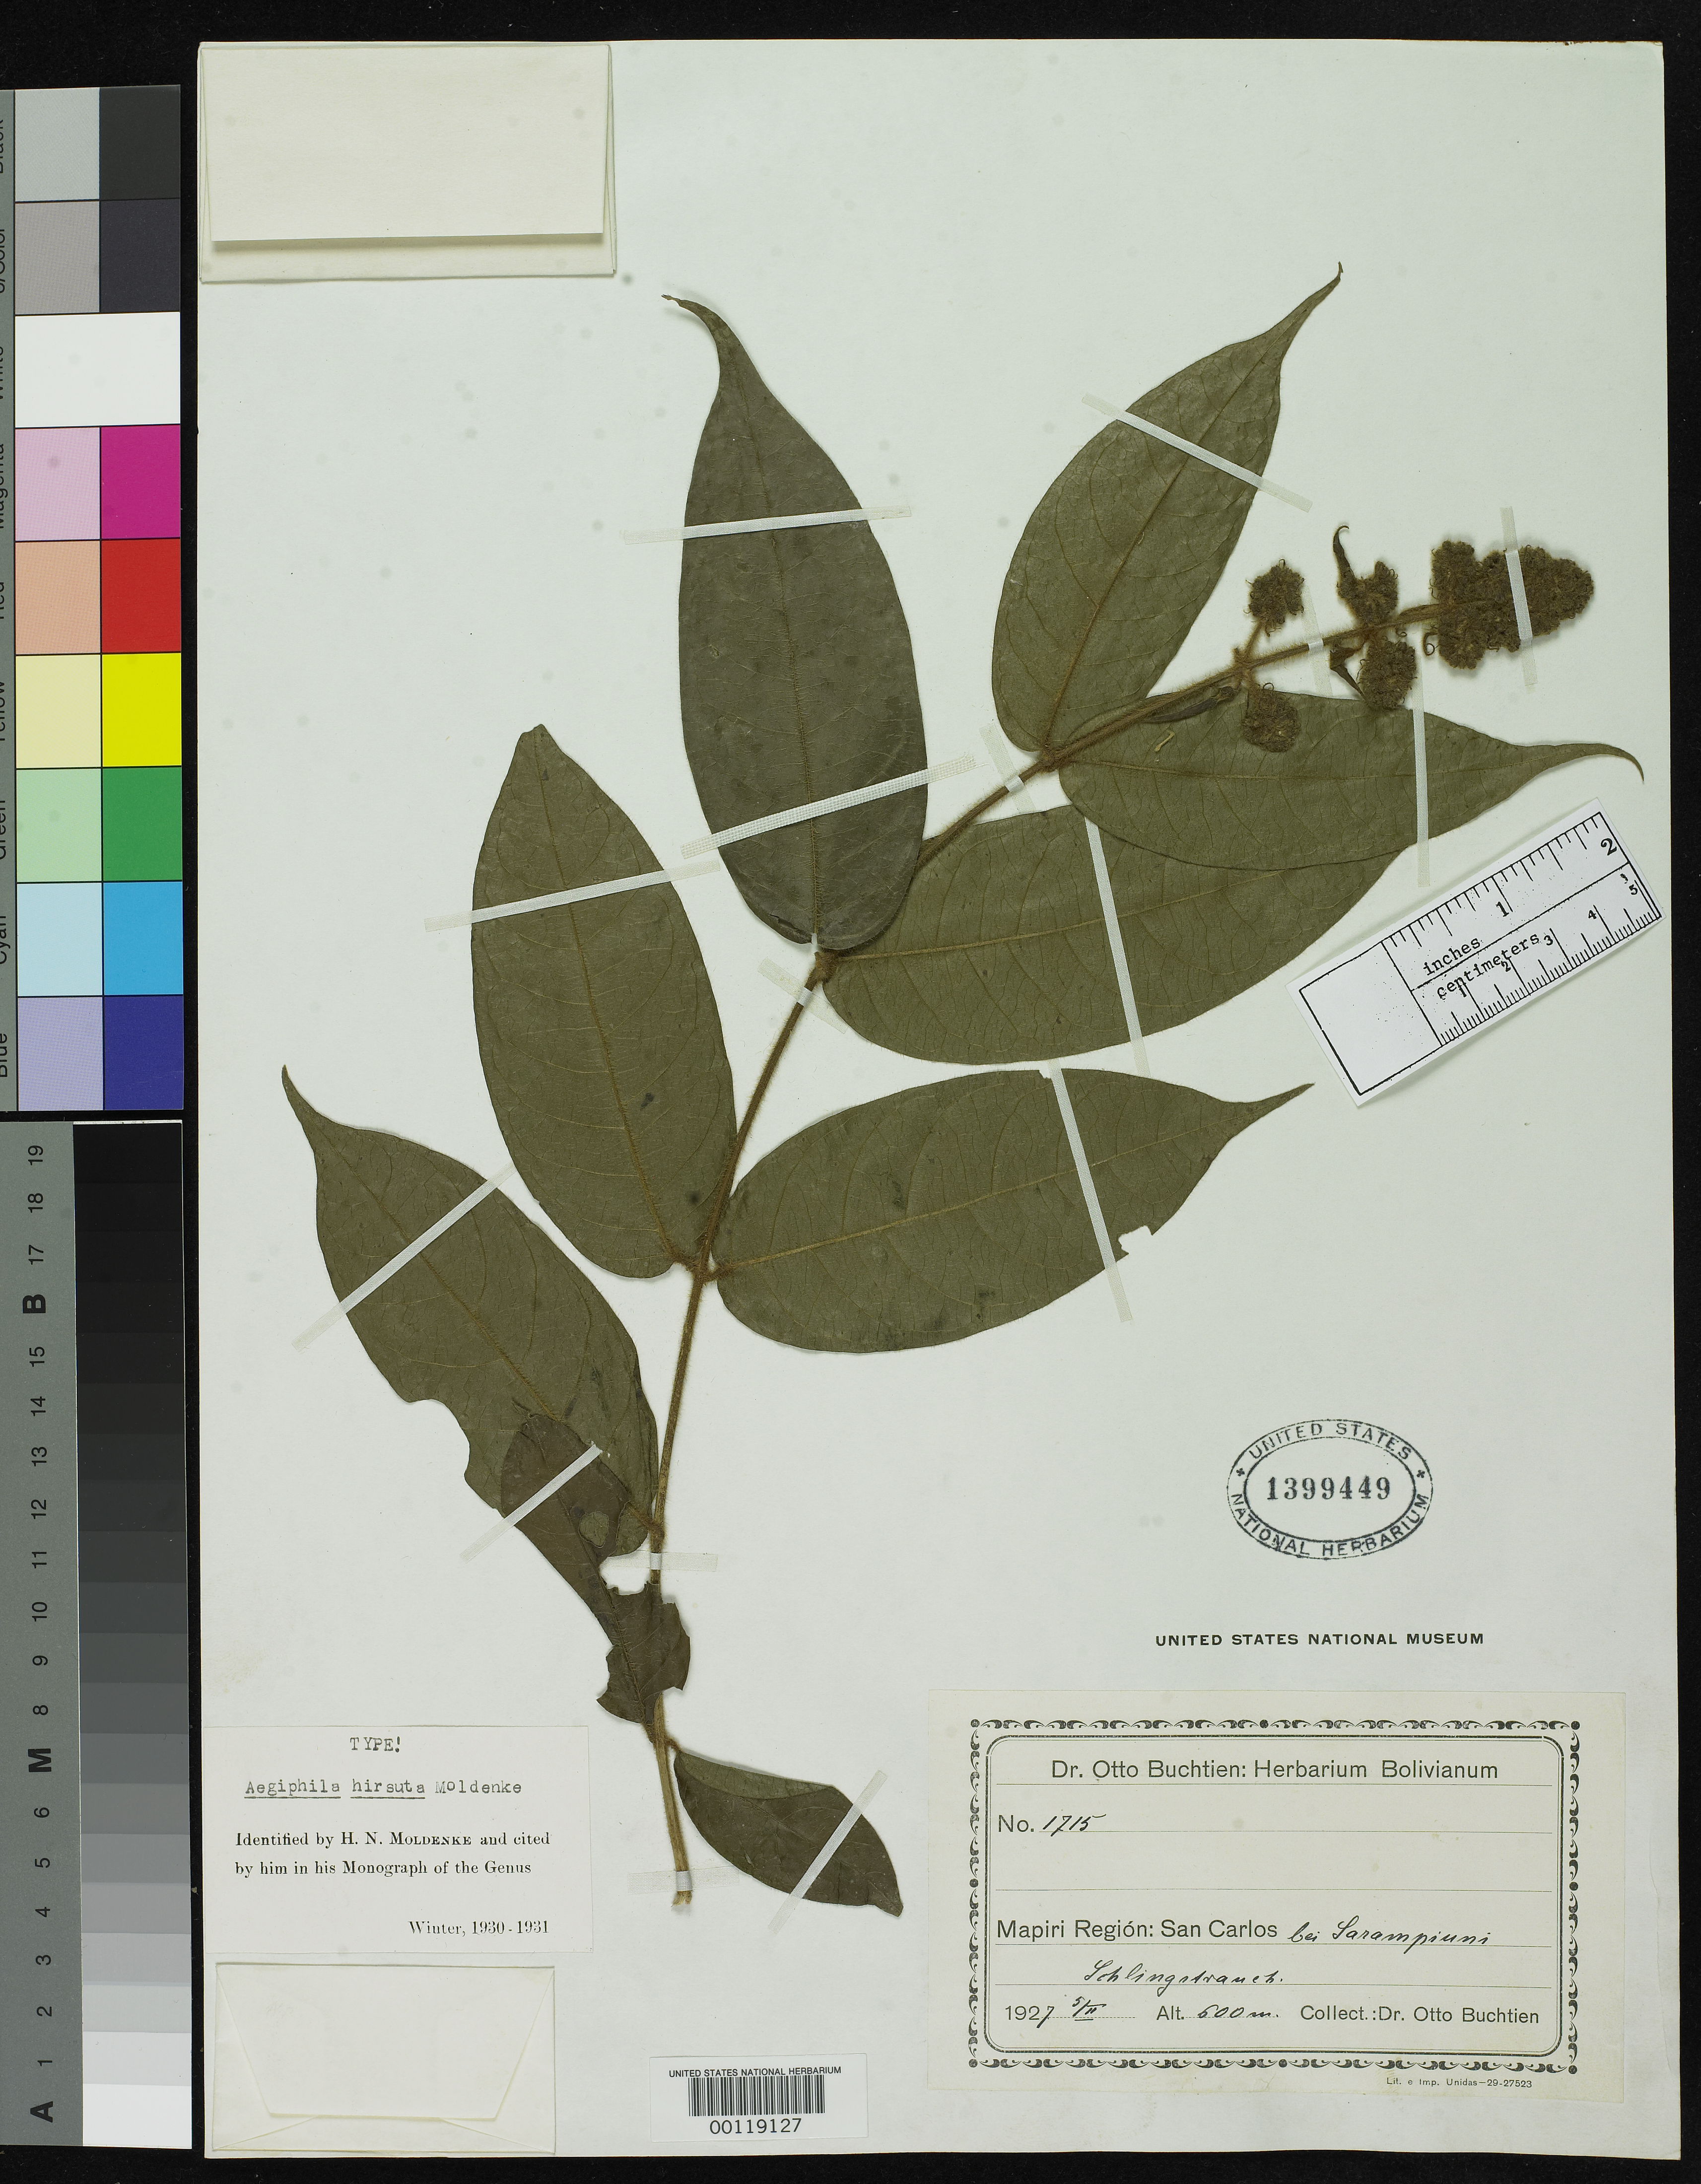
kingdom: Plantae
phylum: Tracheophyta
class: Magnoliopsida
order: Lamiales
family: Lamiaceae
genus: Aegiphila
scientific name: Aegiphila hirsuta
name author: Moldenke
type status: Holotype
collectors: O. Buchtien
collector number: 1715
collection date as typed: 05 Feb 1927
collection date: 1927-02-05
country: Bolivia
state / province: Santa Cruz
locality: San Carlos, Sarampinni, Mapiri Region.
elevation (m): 600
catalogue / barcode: US 1399449